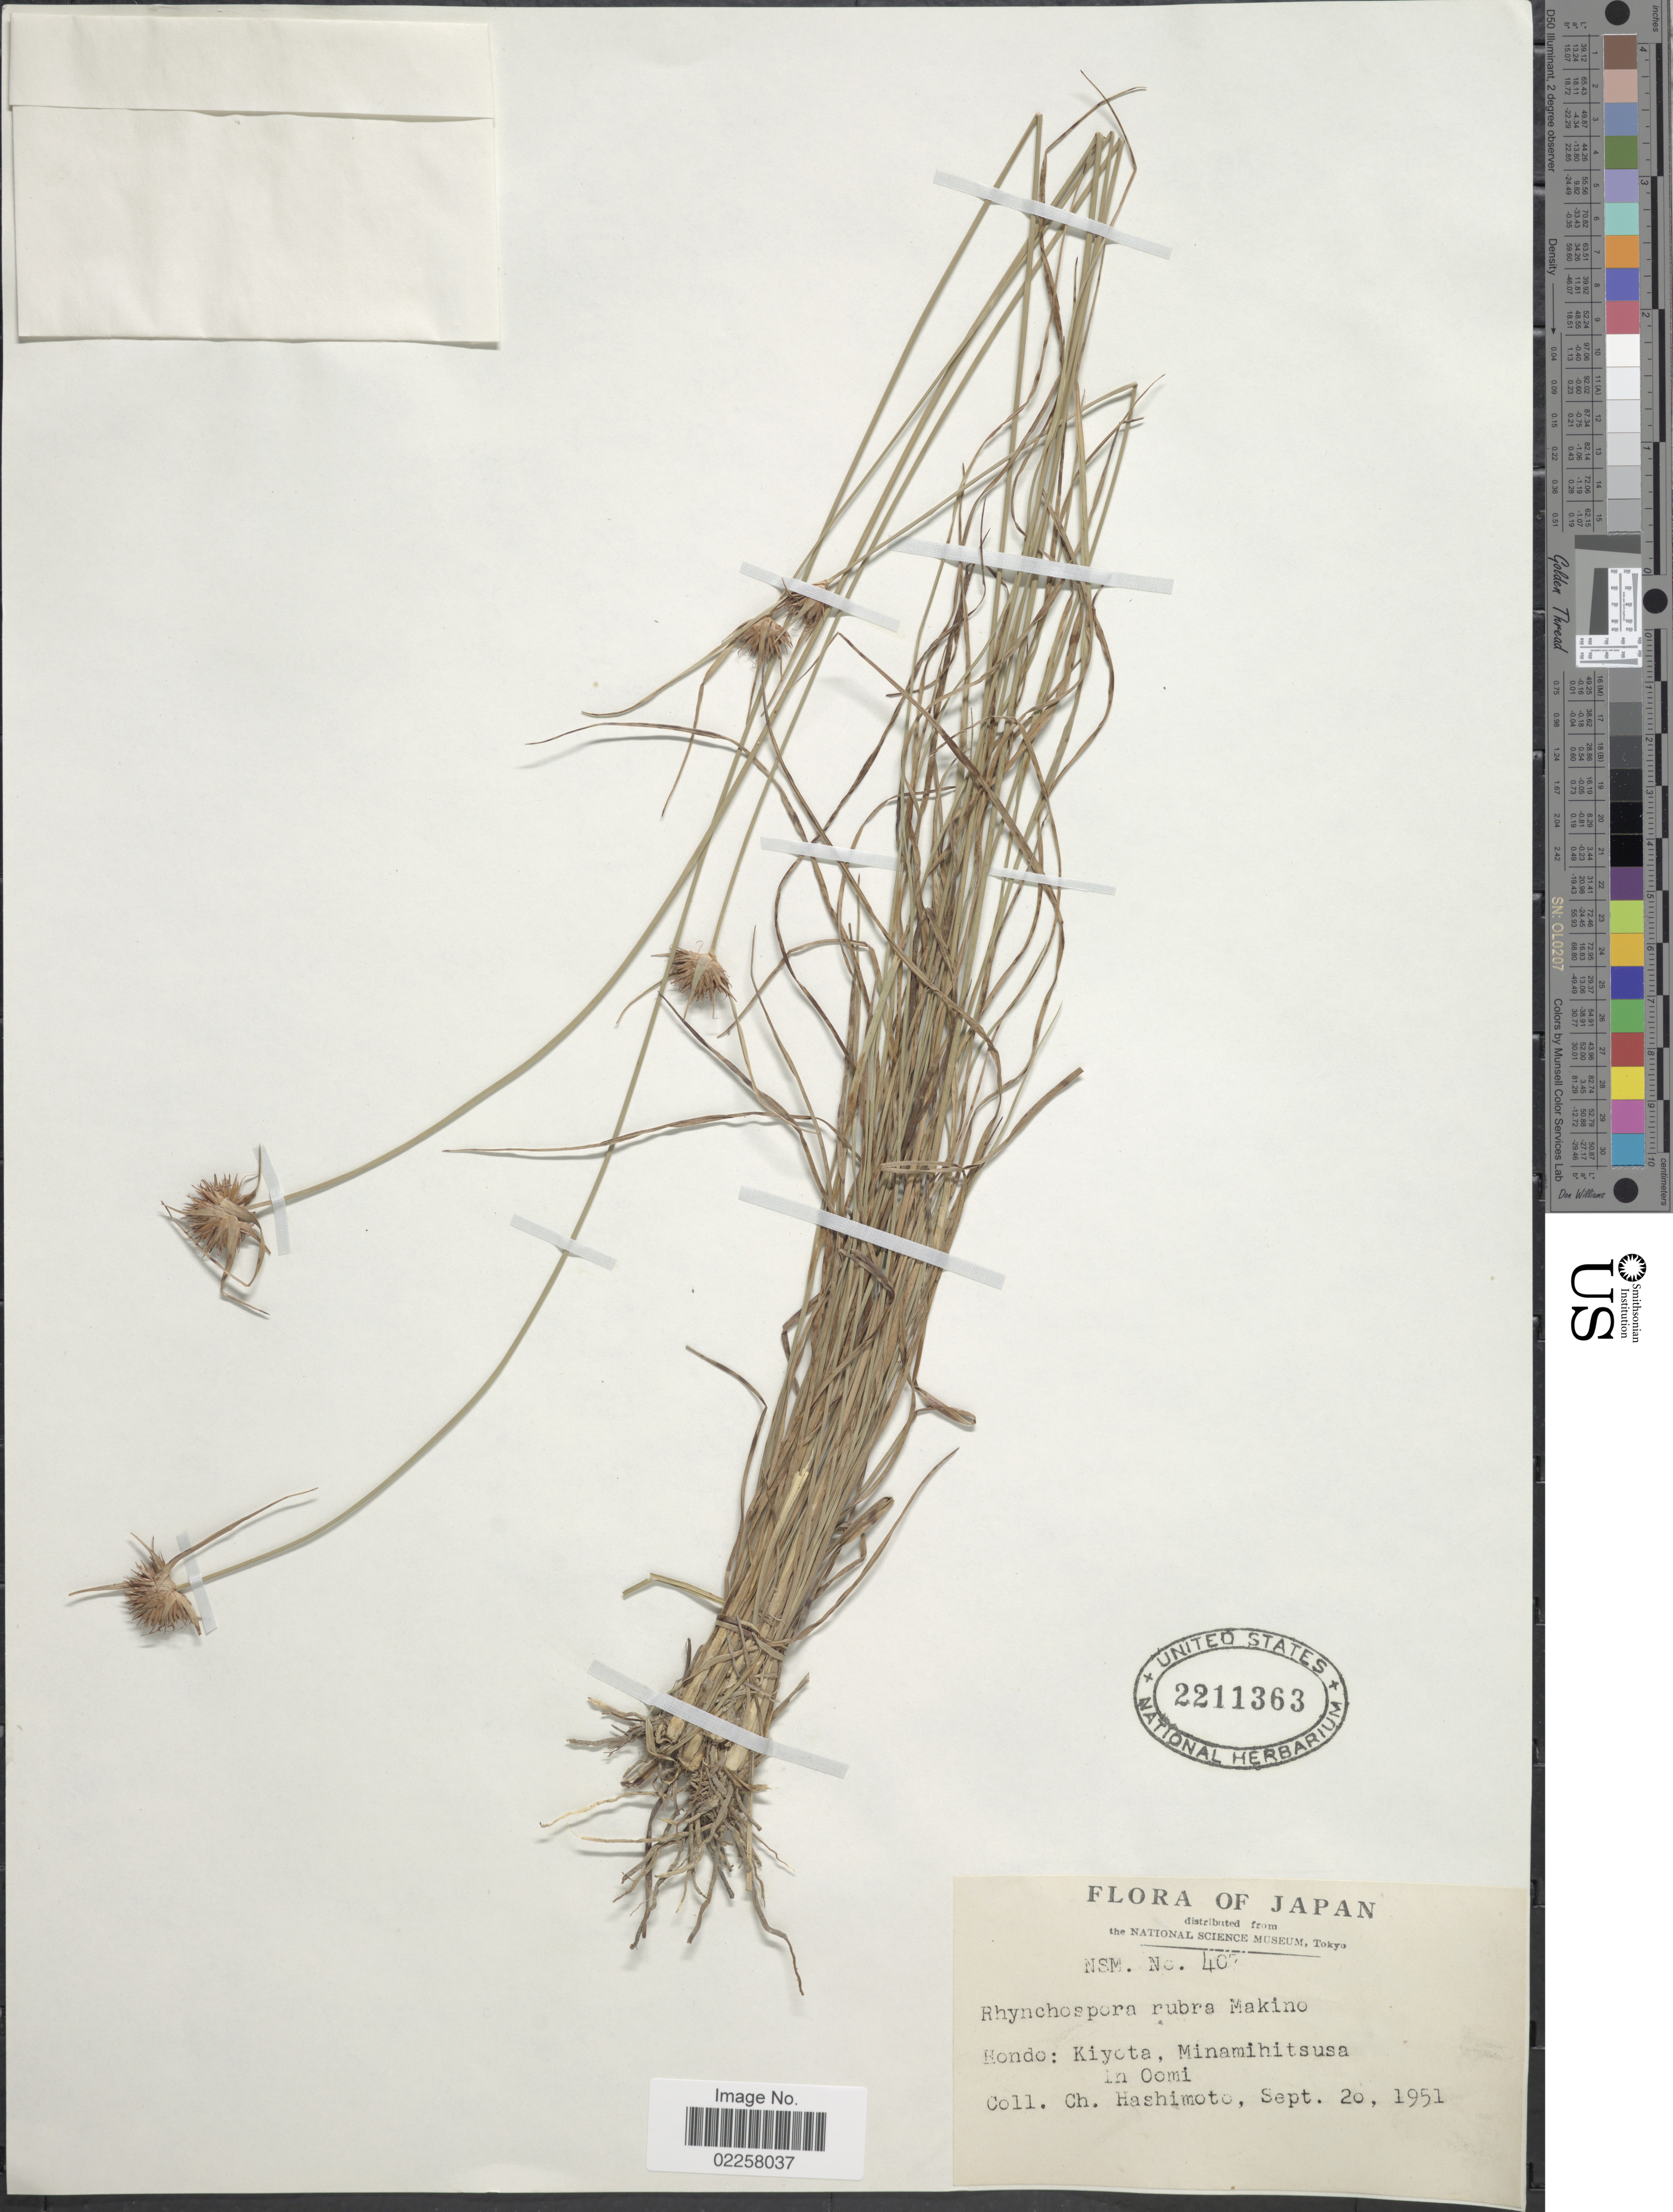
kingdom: Plantae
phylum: Tracheophyta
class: Liliopsida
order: Poales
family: Cyperaceae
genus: Rhynchospora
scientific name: Rhynchospora rubra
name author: (Lour.) Makino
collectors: C. Hashimoto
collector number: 407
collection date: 1951-09-20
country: Japan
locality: Hondo: Kiyota, Minamihitsusa in Oomi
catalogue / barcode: US 2211363